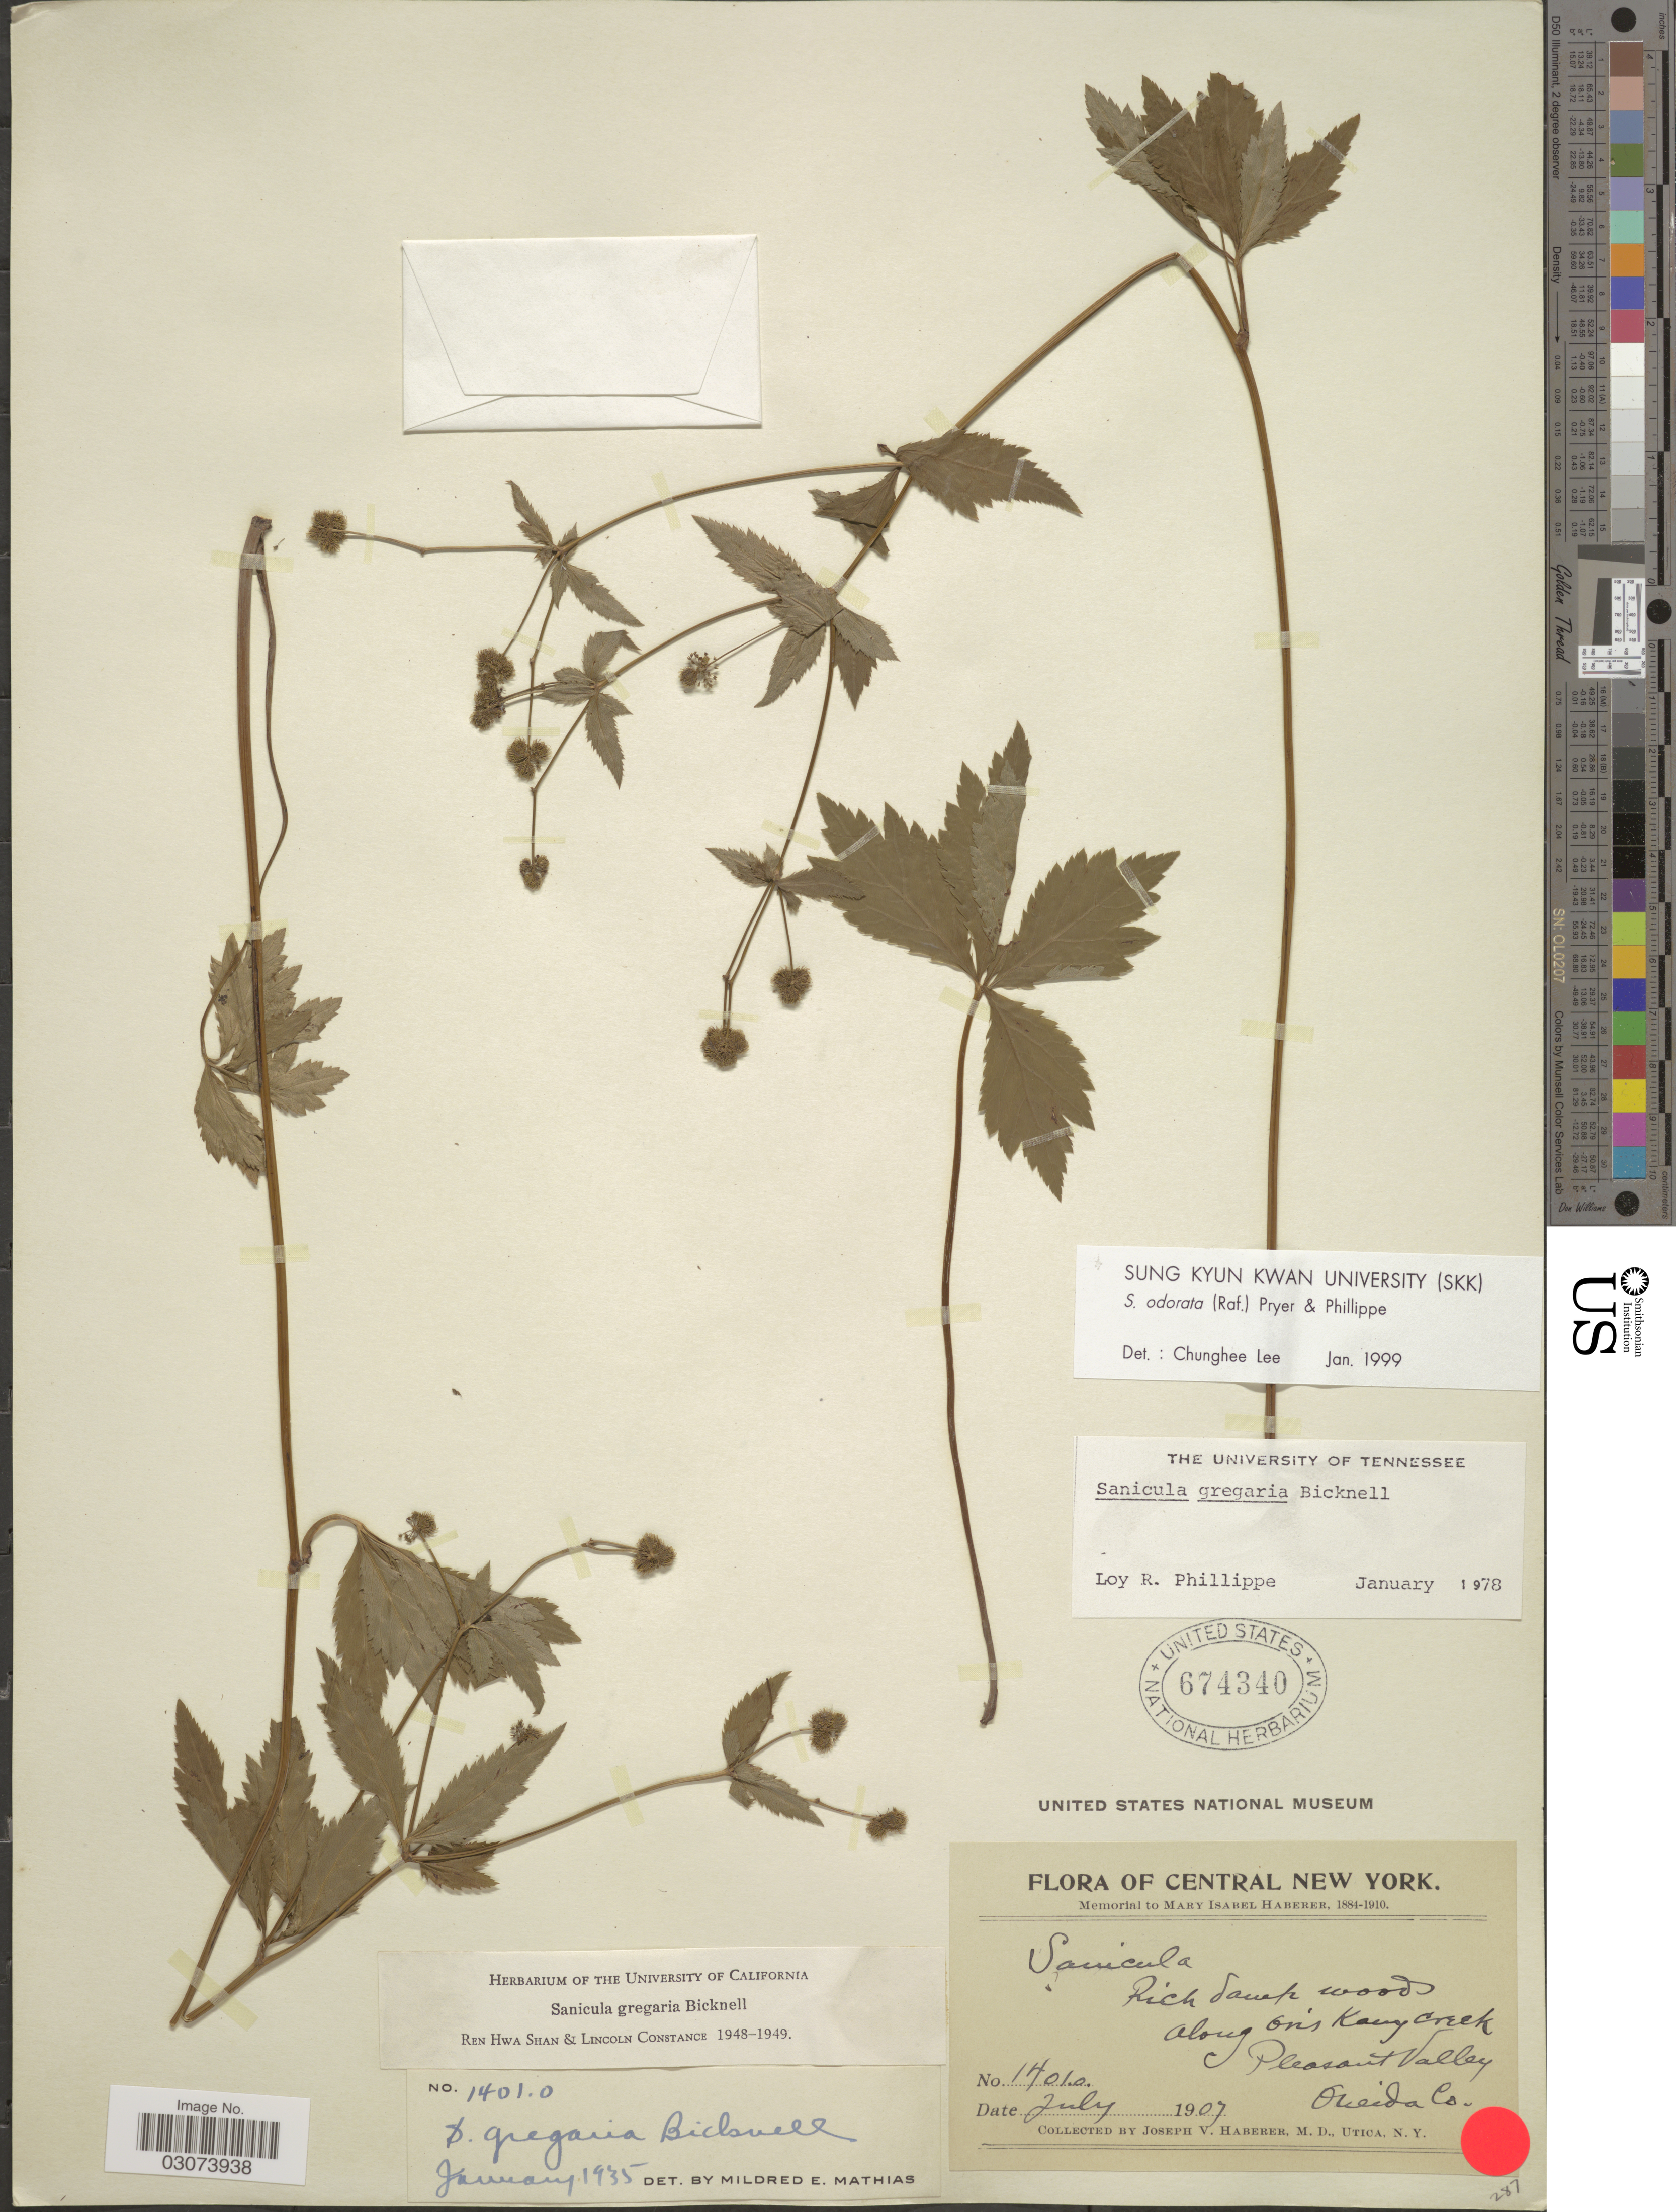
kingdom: Plantae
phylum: Tracheophyta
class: Magnoliopsida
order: Apiales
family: Apiaceae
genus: Sanicula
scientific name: Sanicula odorata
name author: (Raf.) Pryer & Phillippe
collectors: J. V. Haberer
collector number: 14010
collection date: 1907-07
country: United States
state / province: New York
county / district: Oneida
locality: Central New York. Along Oris Kany Creek, Pleasant Valley. Oneida Co.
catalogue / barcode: US 674340